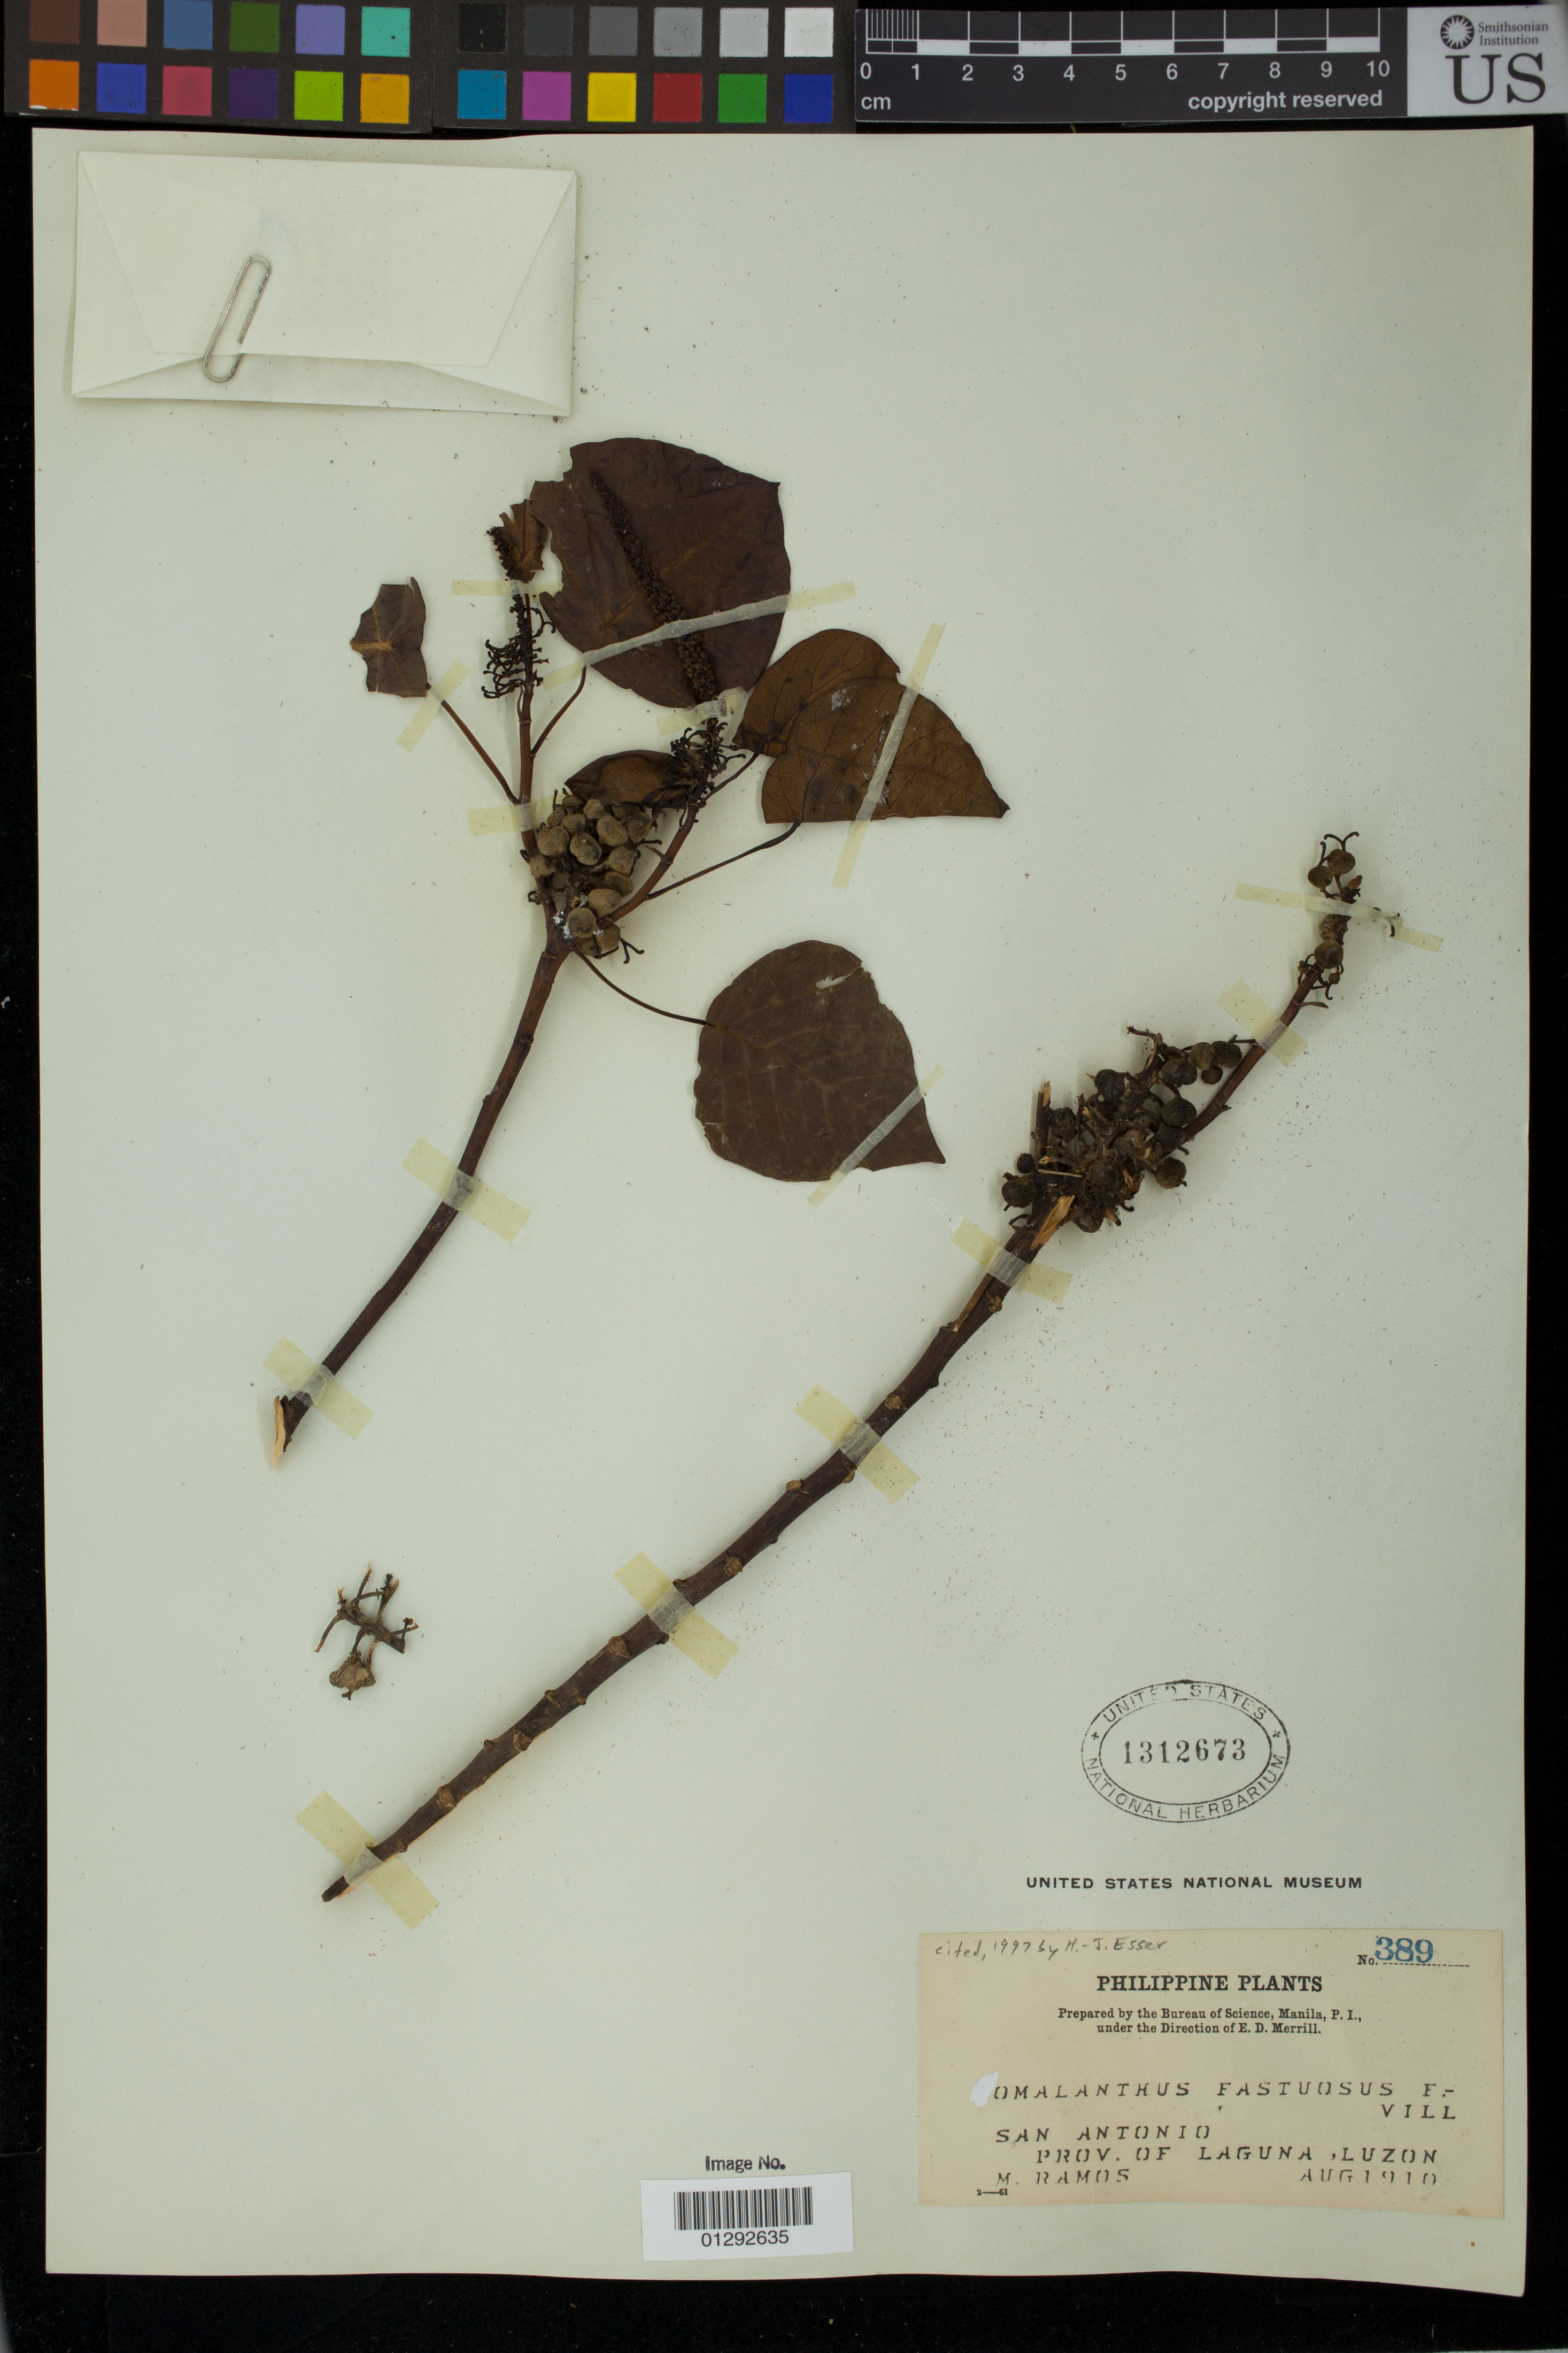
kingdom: Plantae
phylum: Tracheophyta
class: Magnoliopsida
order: Malpighiales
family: Euphorbiaceae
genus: Omalanthus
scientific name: Omalanthus fastuosus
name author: Fern.-Vill.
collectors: M. Ramos & M. Ramos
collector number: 389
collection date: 1910-08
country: Philippines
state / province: Calabarzon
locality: San Antonio, Prov. of Laguna, Luzon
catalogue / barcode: US 1312673